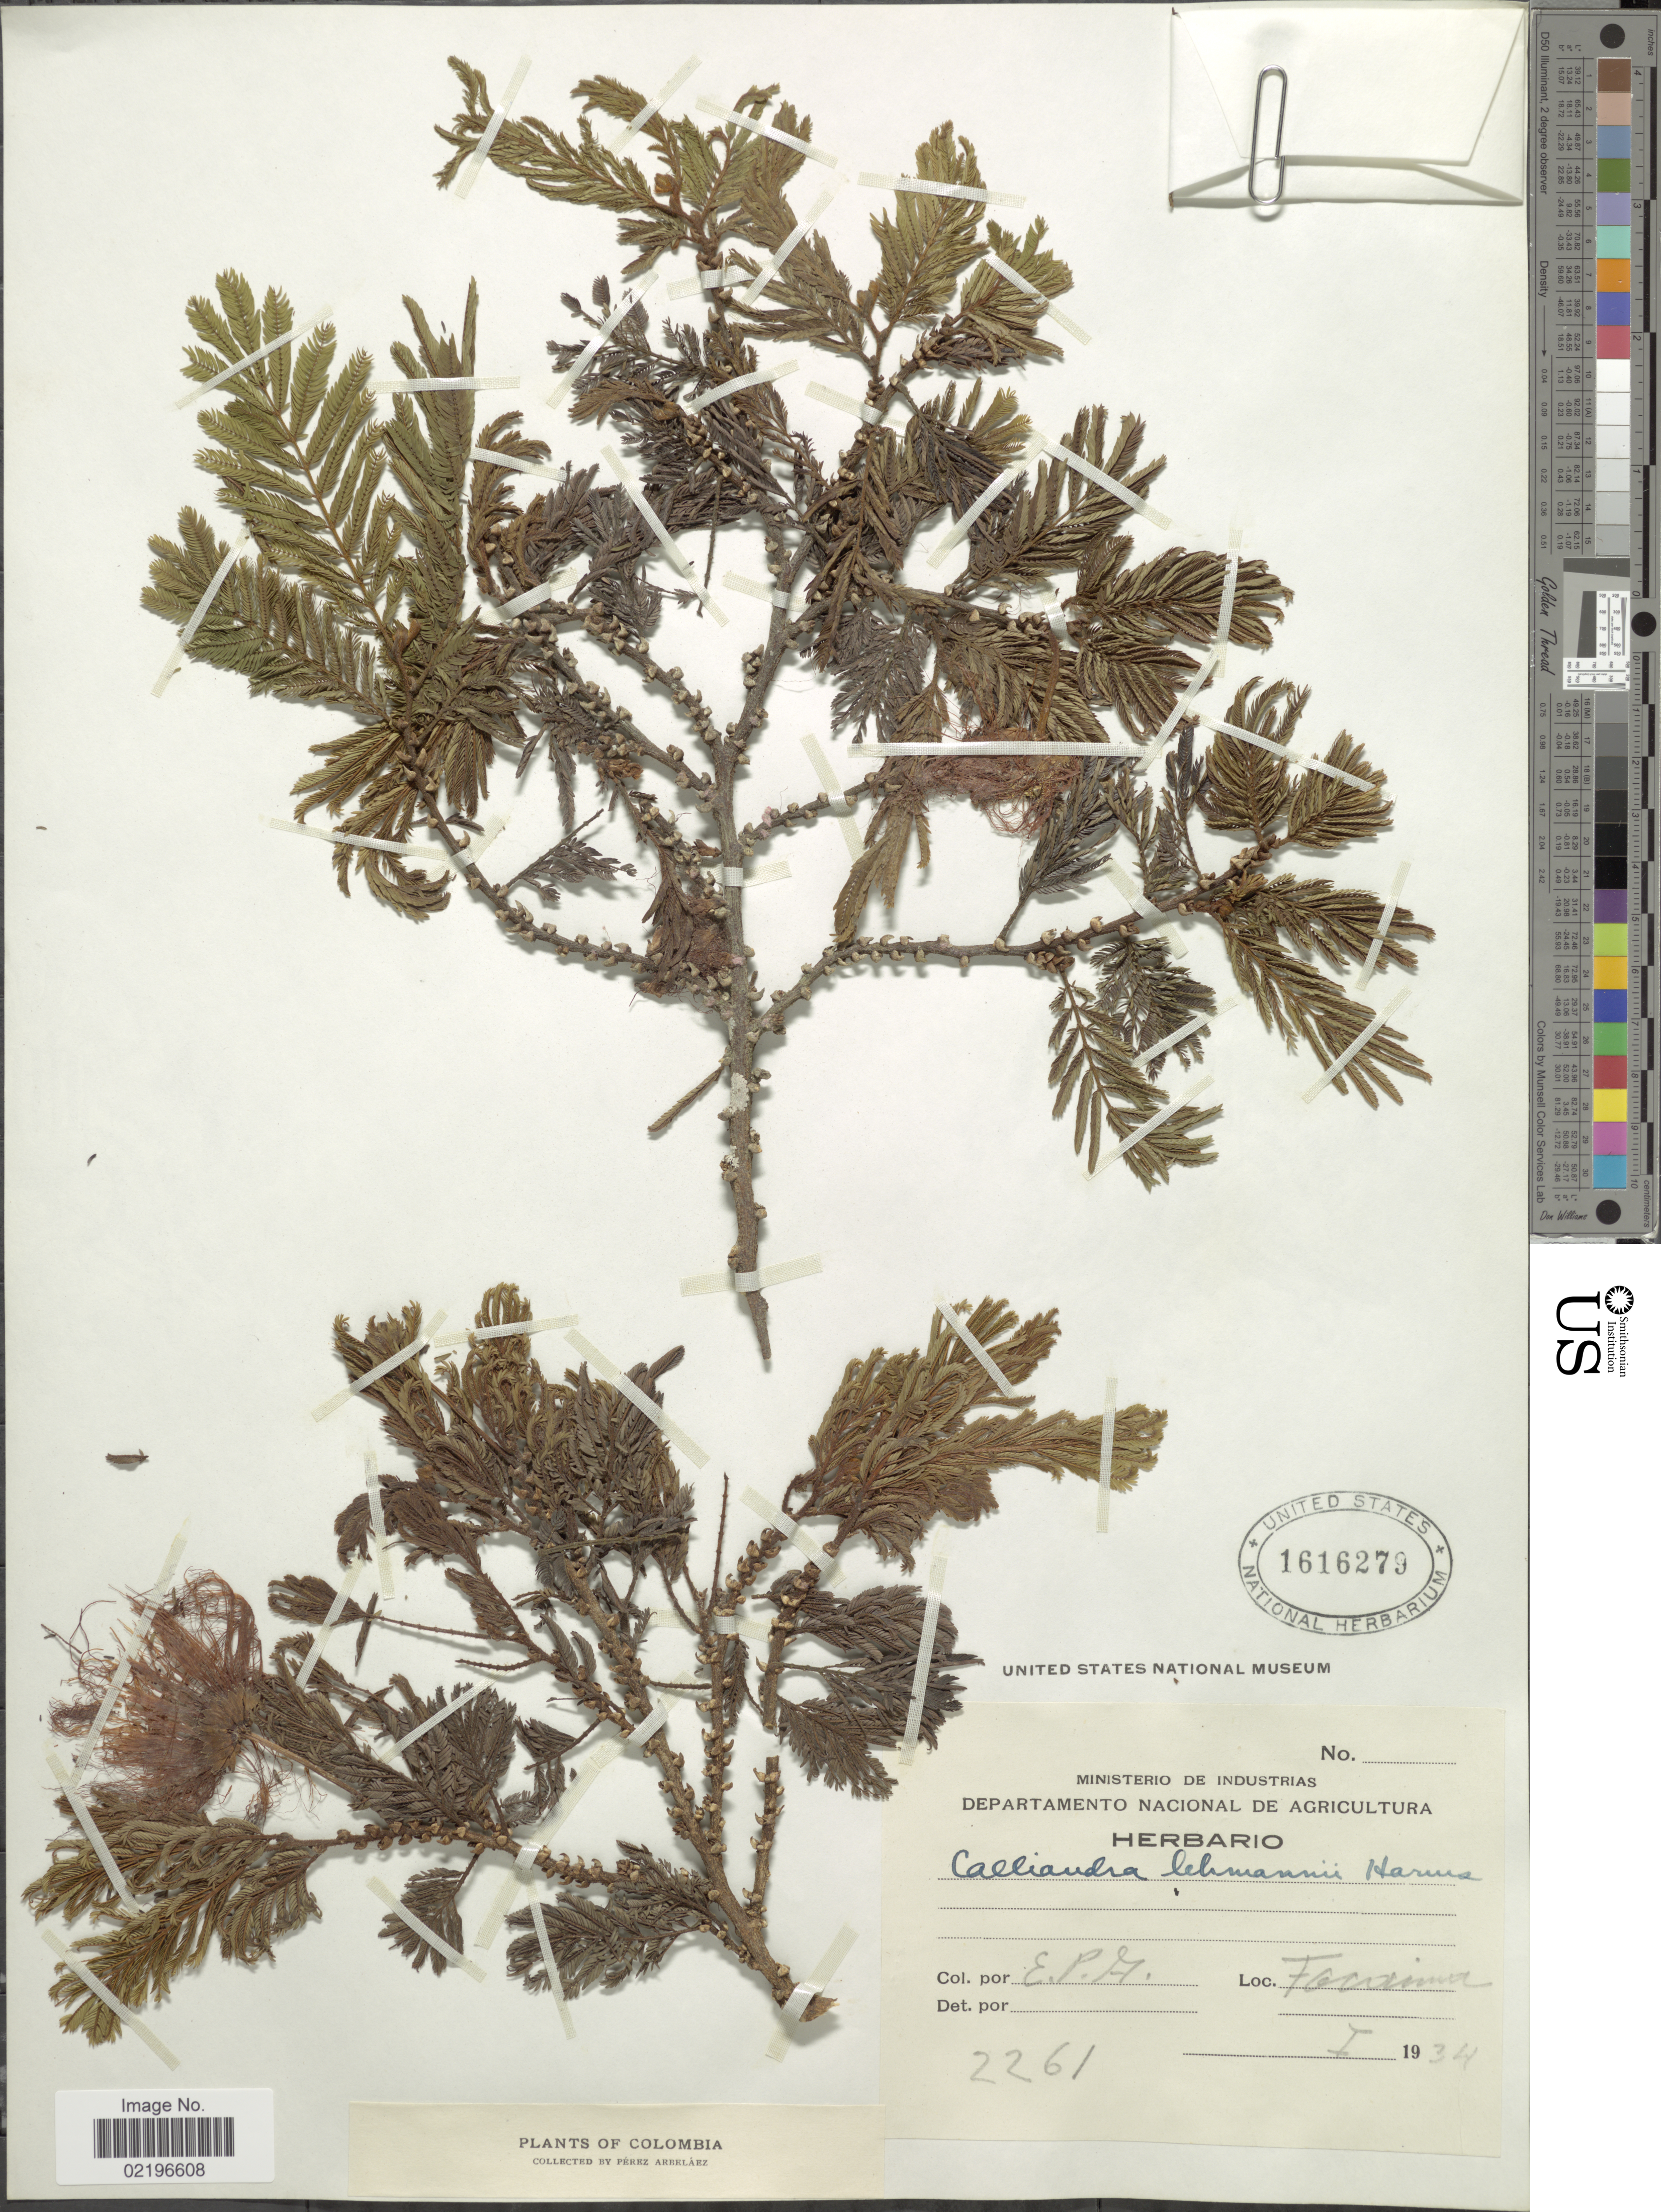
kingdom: Plantae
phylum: Tracheophyta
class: Magnoliopsida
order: Fabales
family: Fabaceae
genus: Calliandra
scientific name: Calliandra pittieri var. pittieri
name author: Standl.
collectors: E. Pérez Arbeláez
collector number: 2261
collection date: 1934-01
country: Colombia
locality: Tocaima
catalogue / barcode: US 1616279